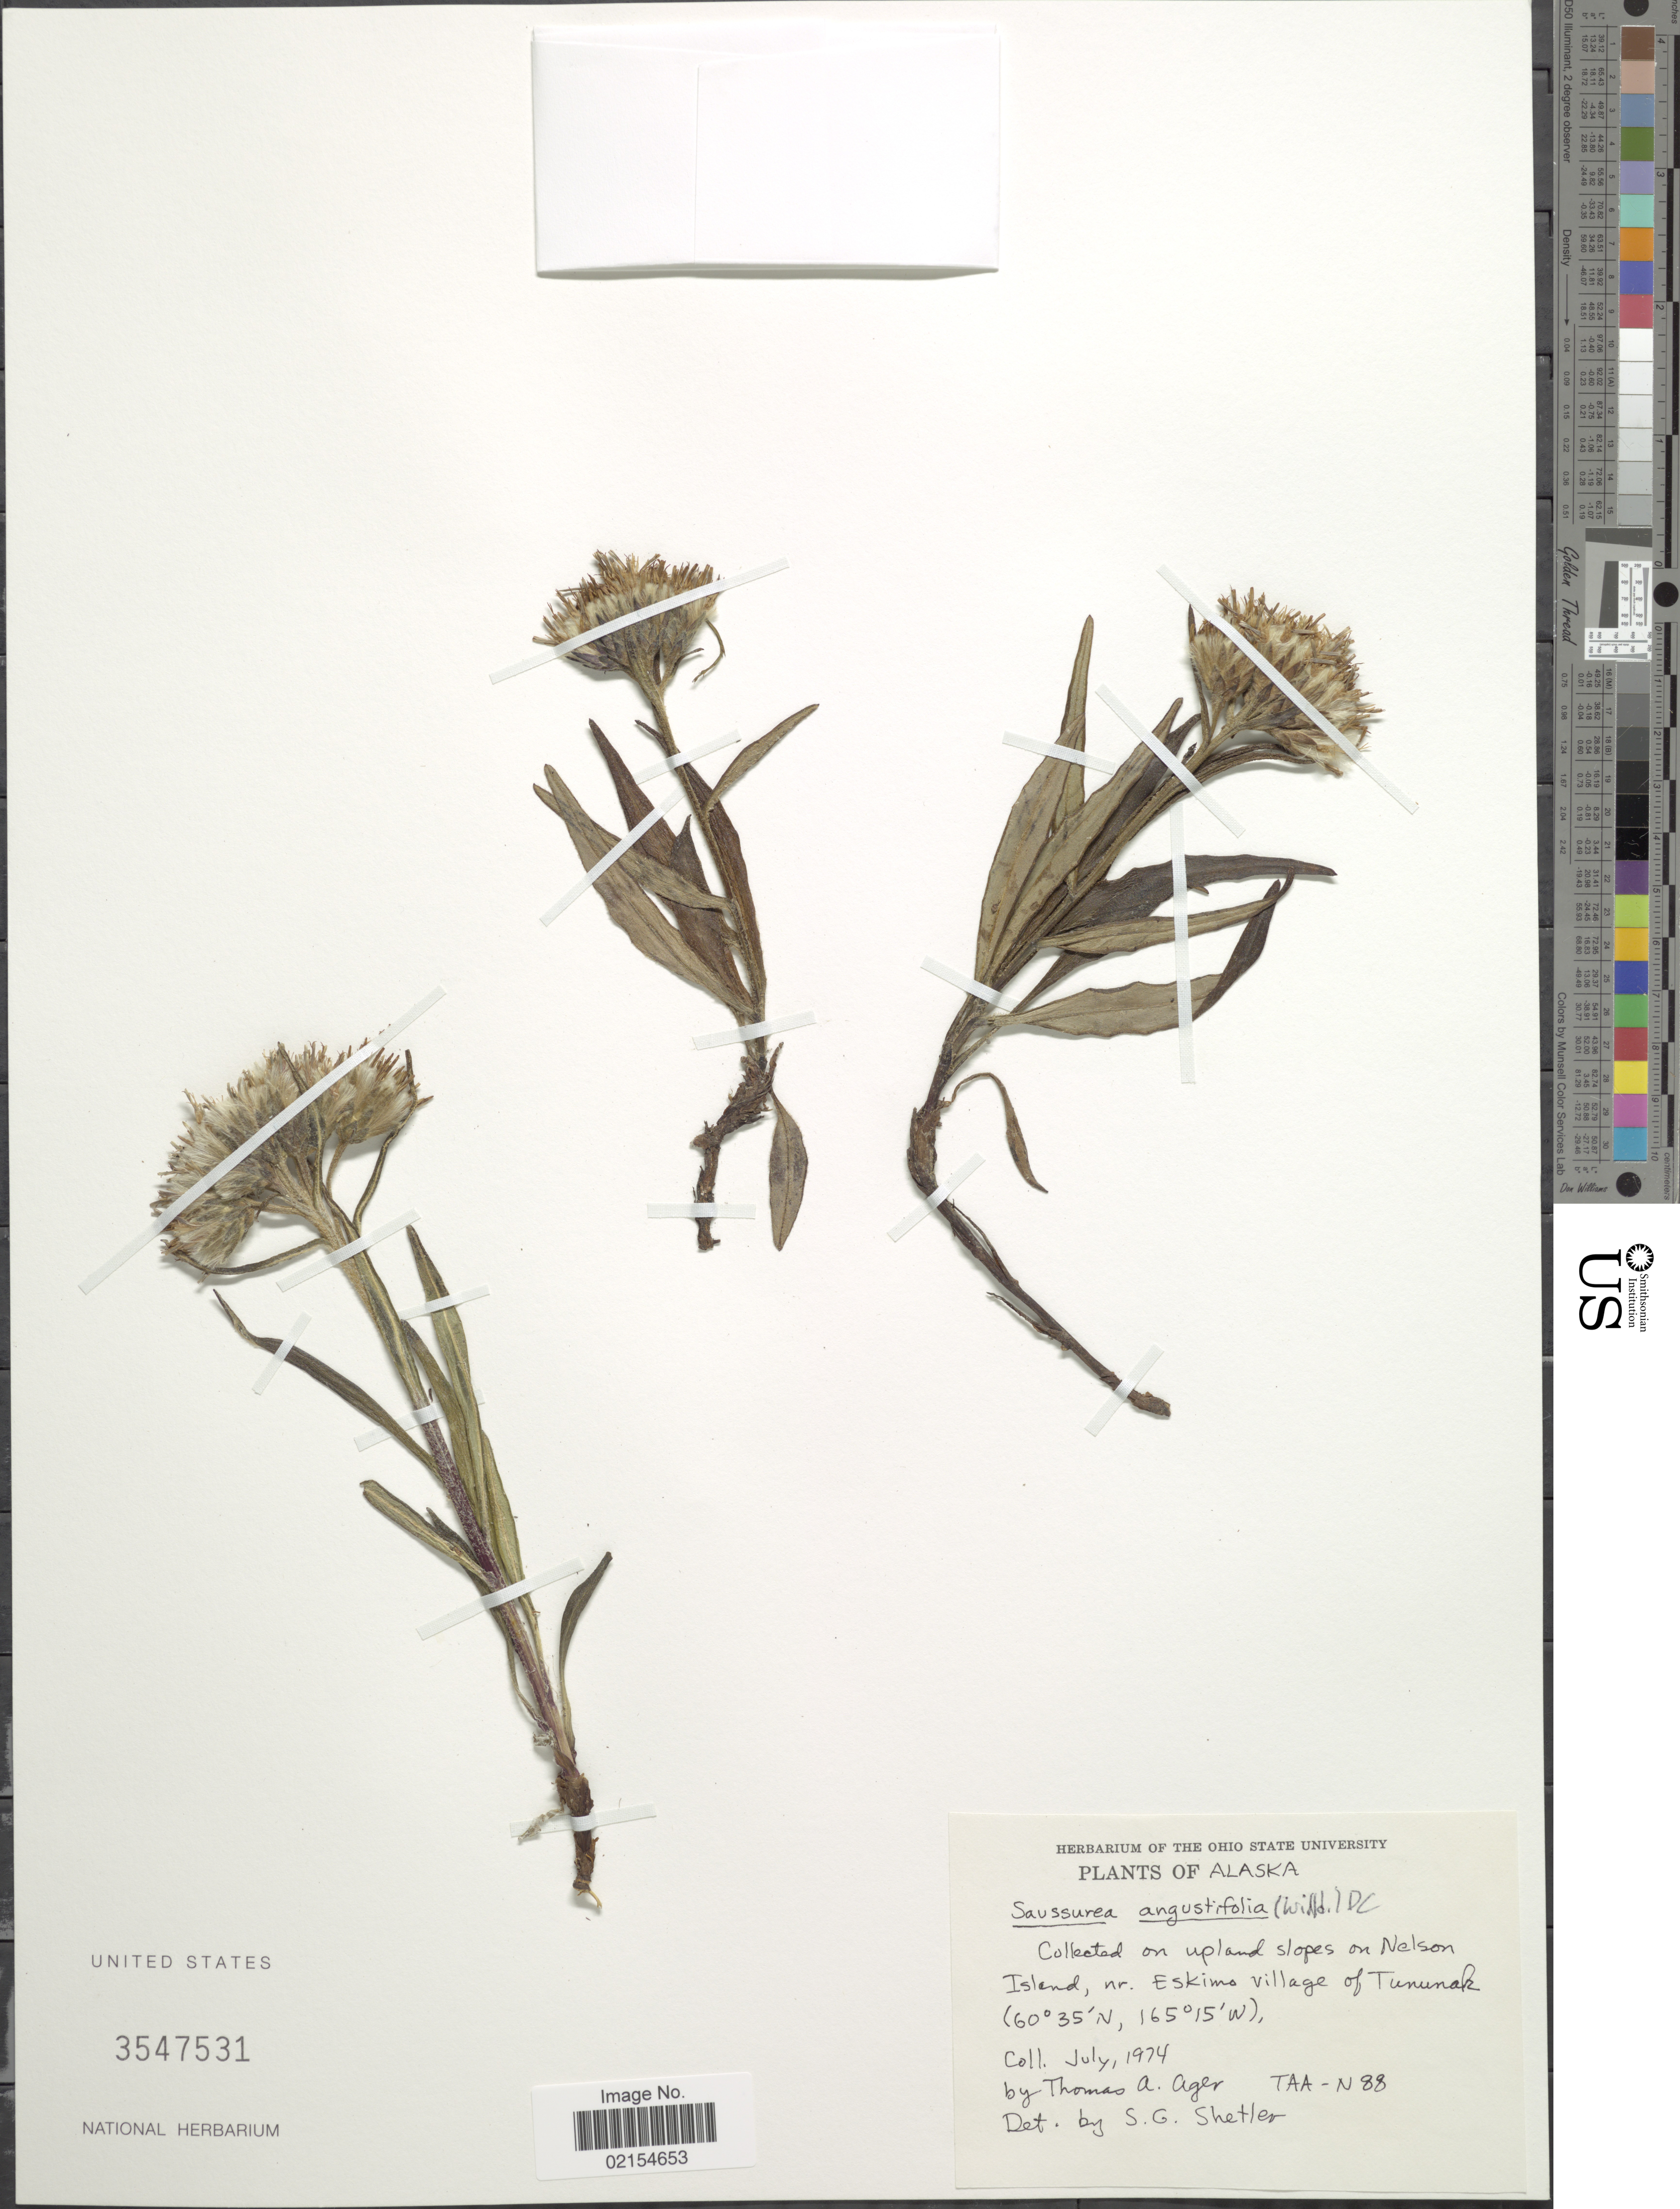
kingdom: Plantae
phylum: Tracheophyta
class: Magnoliopsida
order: Asterales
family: Asteraceae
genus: Saussurea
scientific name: Saussurea angustifolia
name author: (L.) DC.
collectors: T. A. Ager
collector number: TAA-N88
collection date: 1974-07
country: United States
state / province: Alaska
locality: On upland slopes on Nelson Island, nr. Eskimo village of Tununak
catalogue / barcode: US 3547531